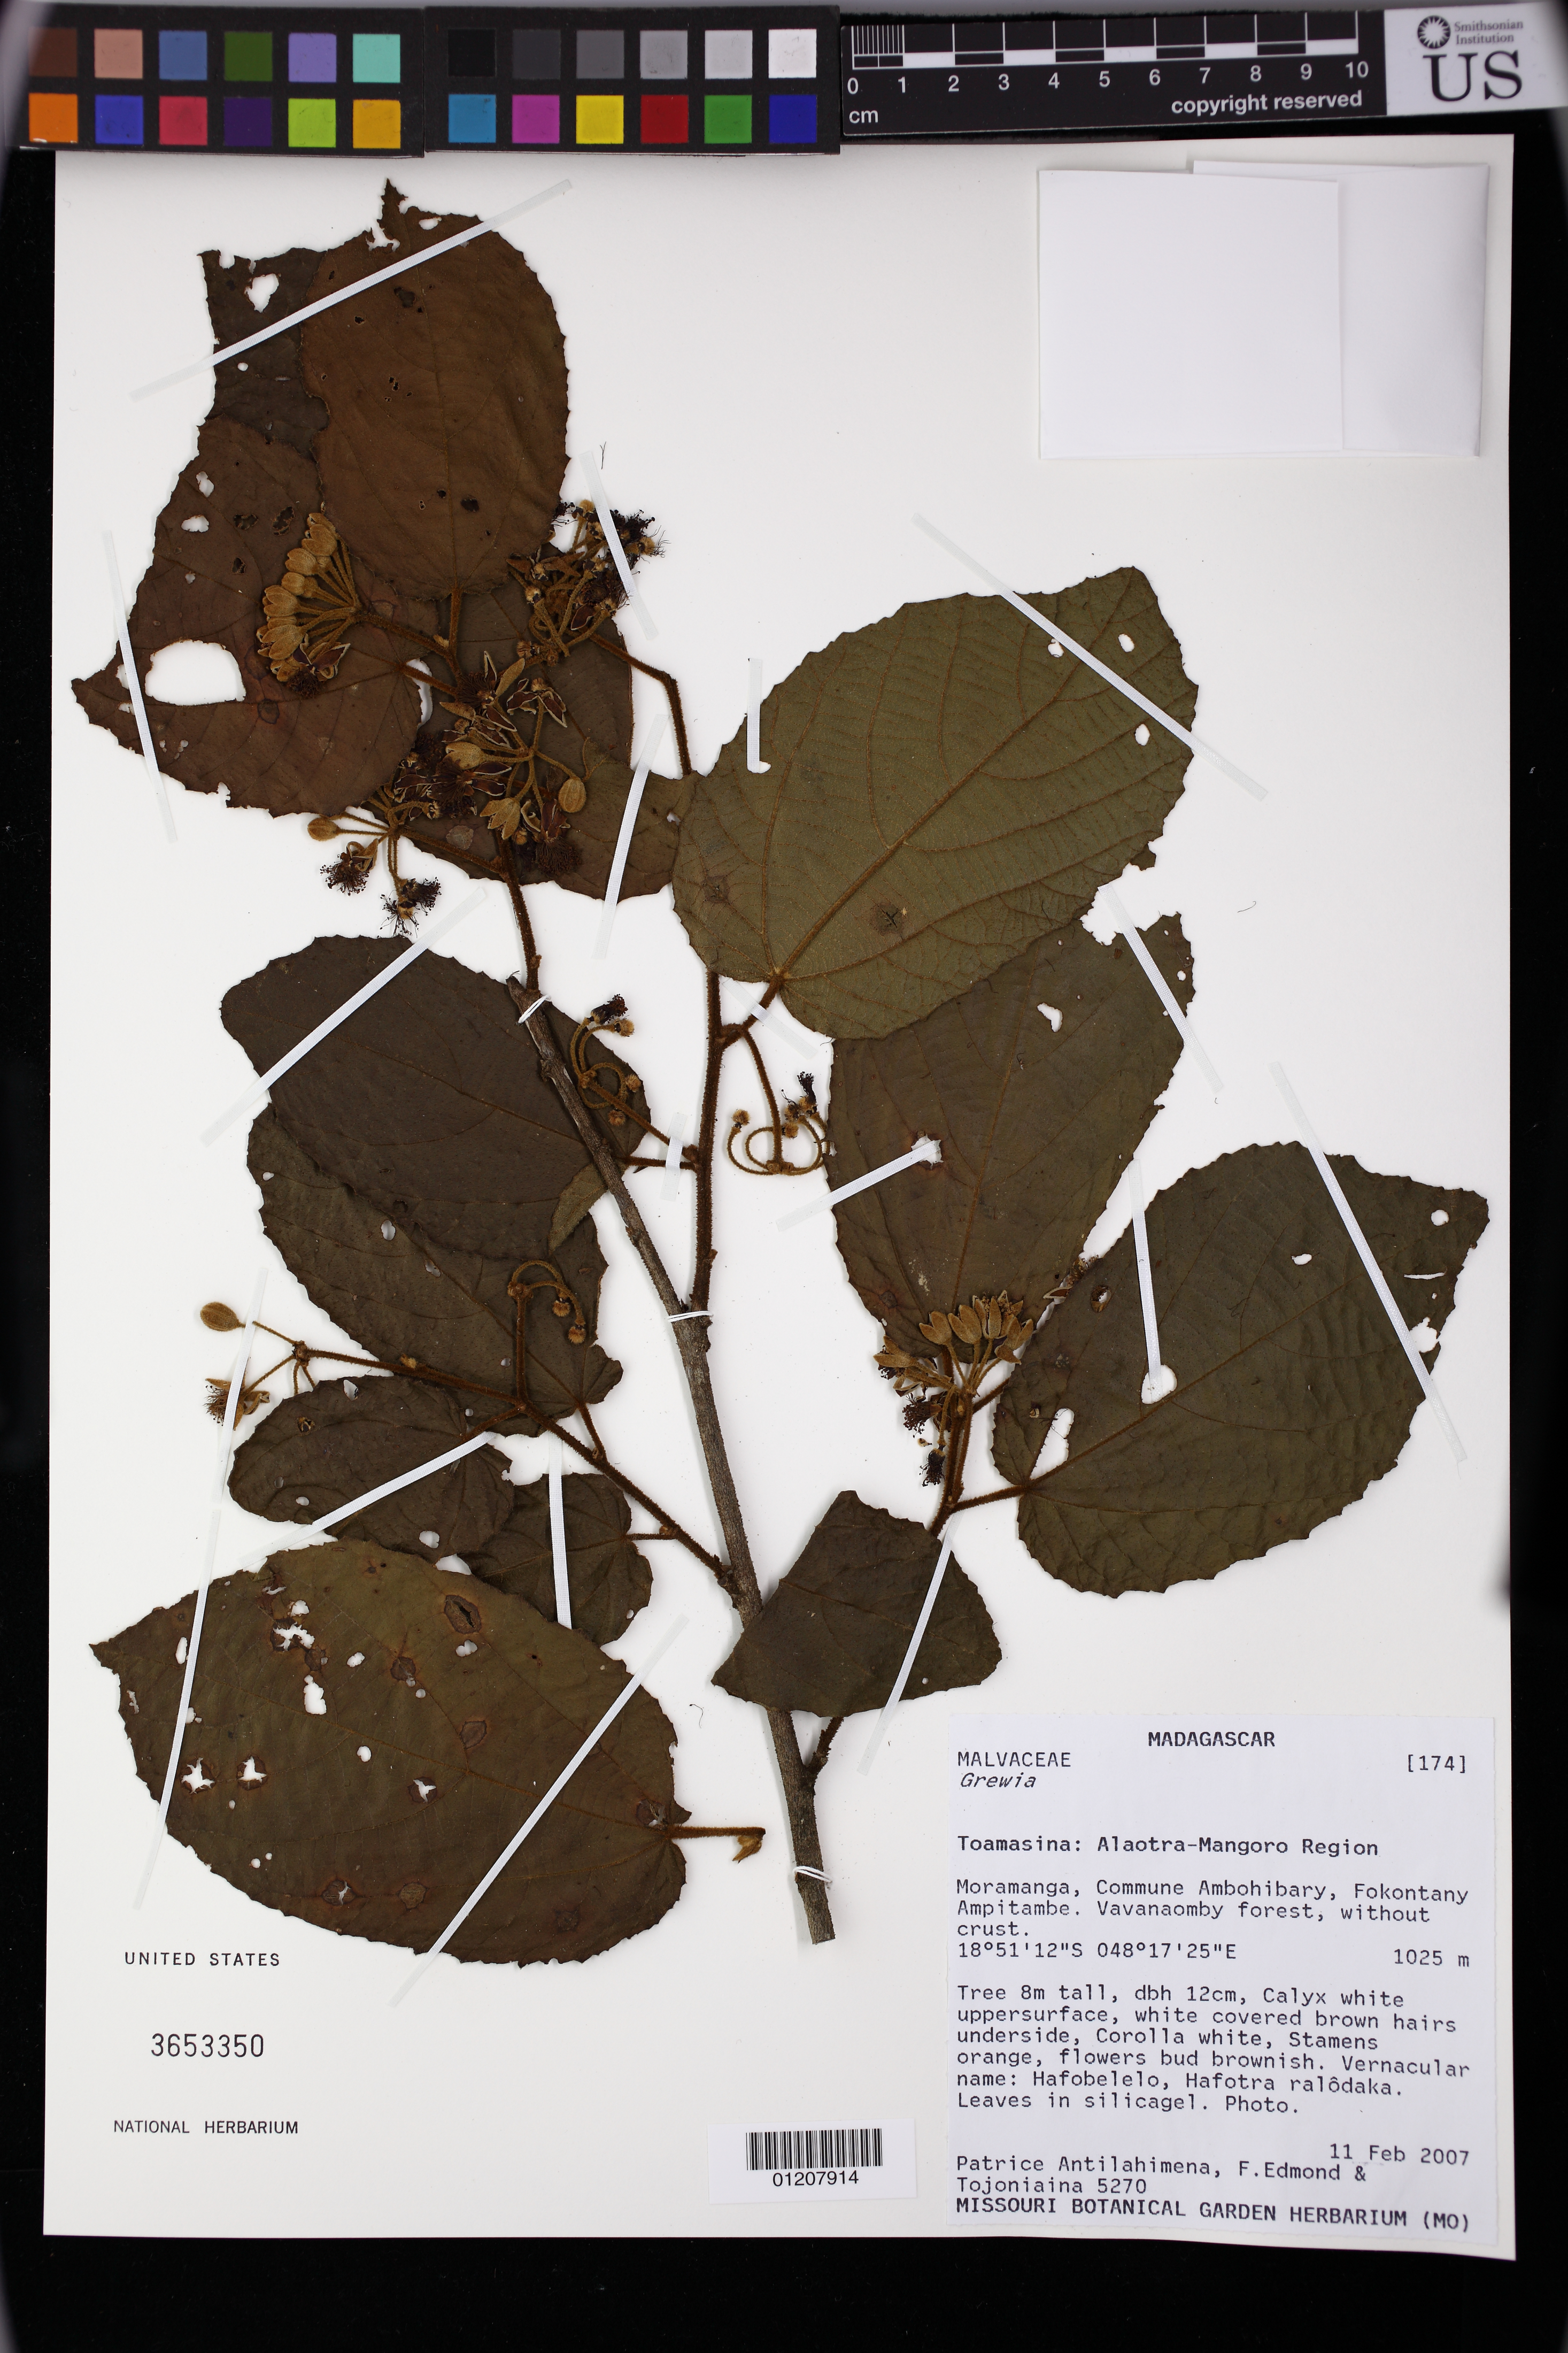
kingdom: Plantae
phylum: Tracheophyta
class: Magnoliopsida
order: Malvales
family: Malvaceae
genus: Grewia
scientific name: Grewia aprina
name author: Capuron & Mabb. ex Phillipson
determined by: Dorr, Laurence J., Curator (BOT), Smithsonian Institution - National Museum of Natural History (UNITED STATES)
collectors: P. Antilahimena, F. Edmond & M. Tojoniaina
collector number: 5270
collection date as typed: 02 Nov 2007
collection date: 2007-11-02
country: Madagascar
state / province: Alaotra Mangoro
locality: Toamasina: Alaotra-Mangoro Region. Moramanga, Commune Ambohibary, Fokontany Ampitambe. Vavanaomby forest, without crust.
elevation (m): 1025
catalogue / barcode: US 3653350